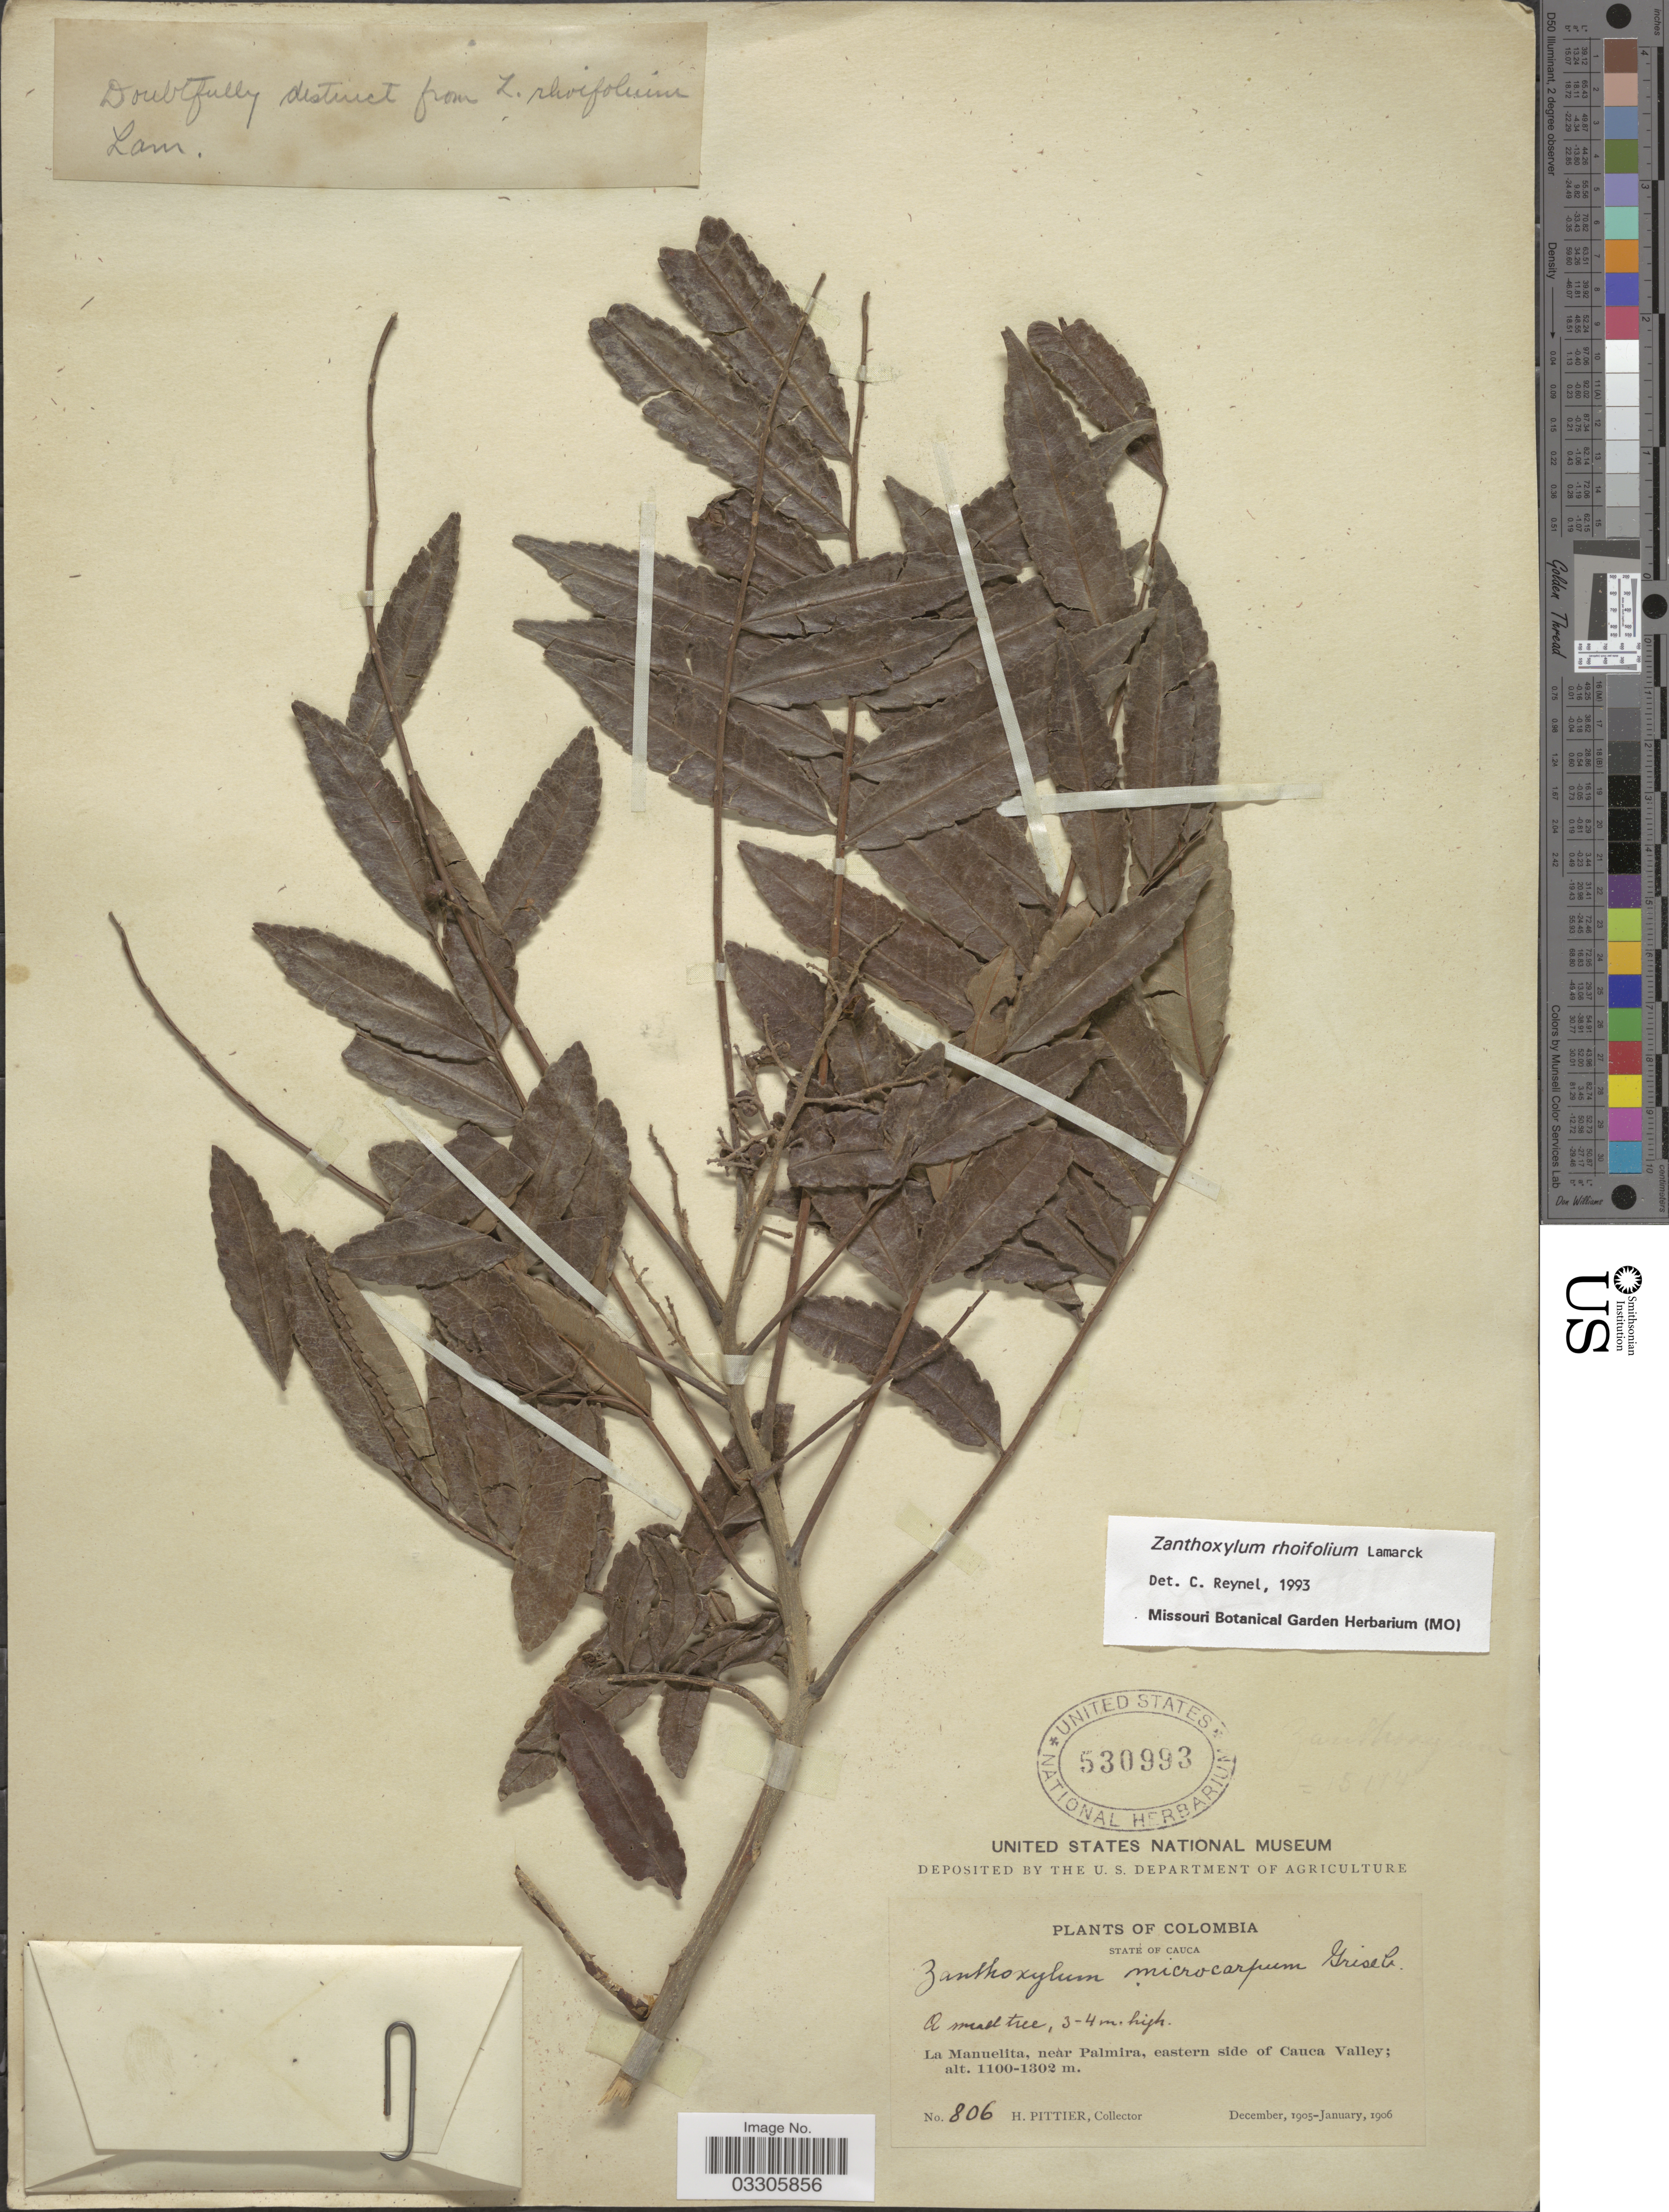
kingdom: Plantae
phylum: Tracheophyta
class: Magnoliopsida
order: Sapindales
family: Rutaceae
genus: Zanthoxylum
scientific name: Zanthoxylum rhoifolium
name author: Lam.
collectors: H. F. Pittier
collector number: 806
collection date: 1905-12/1906-01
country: Colombia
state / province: Cauca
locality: La Manuelita, near Palmira, eastern side of Cauca Valley.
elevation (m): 1100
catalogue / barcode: US 530993